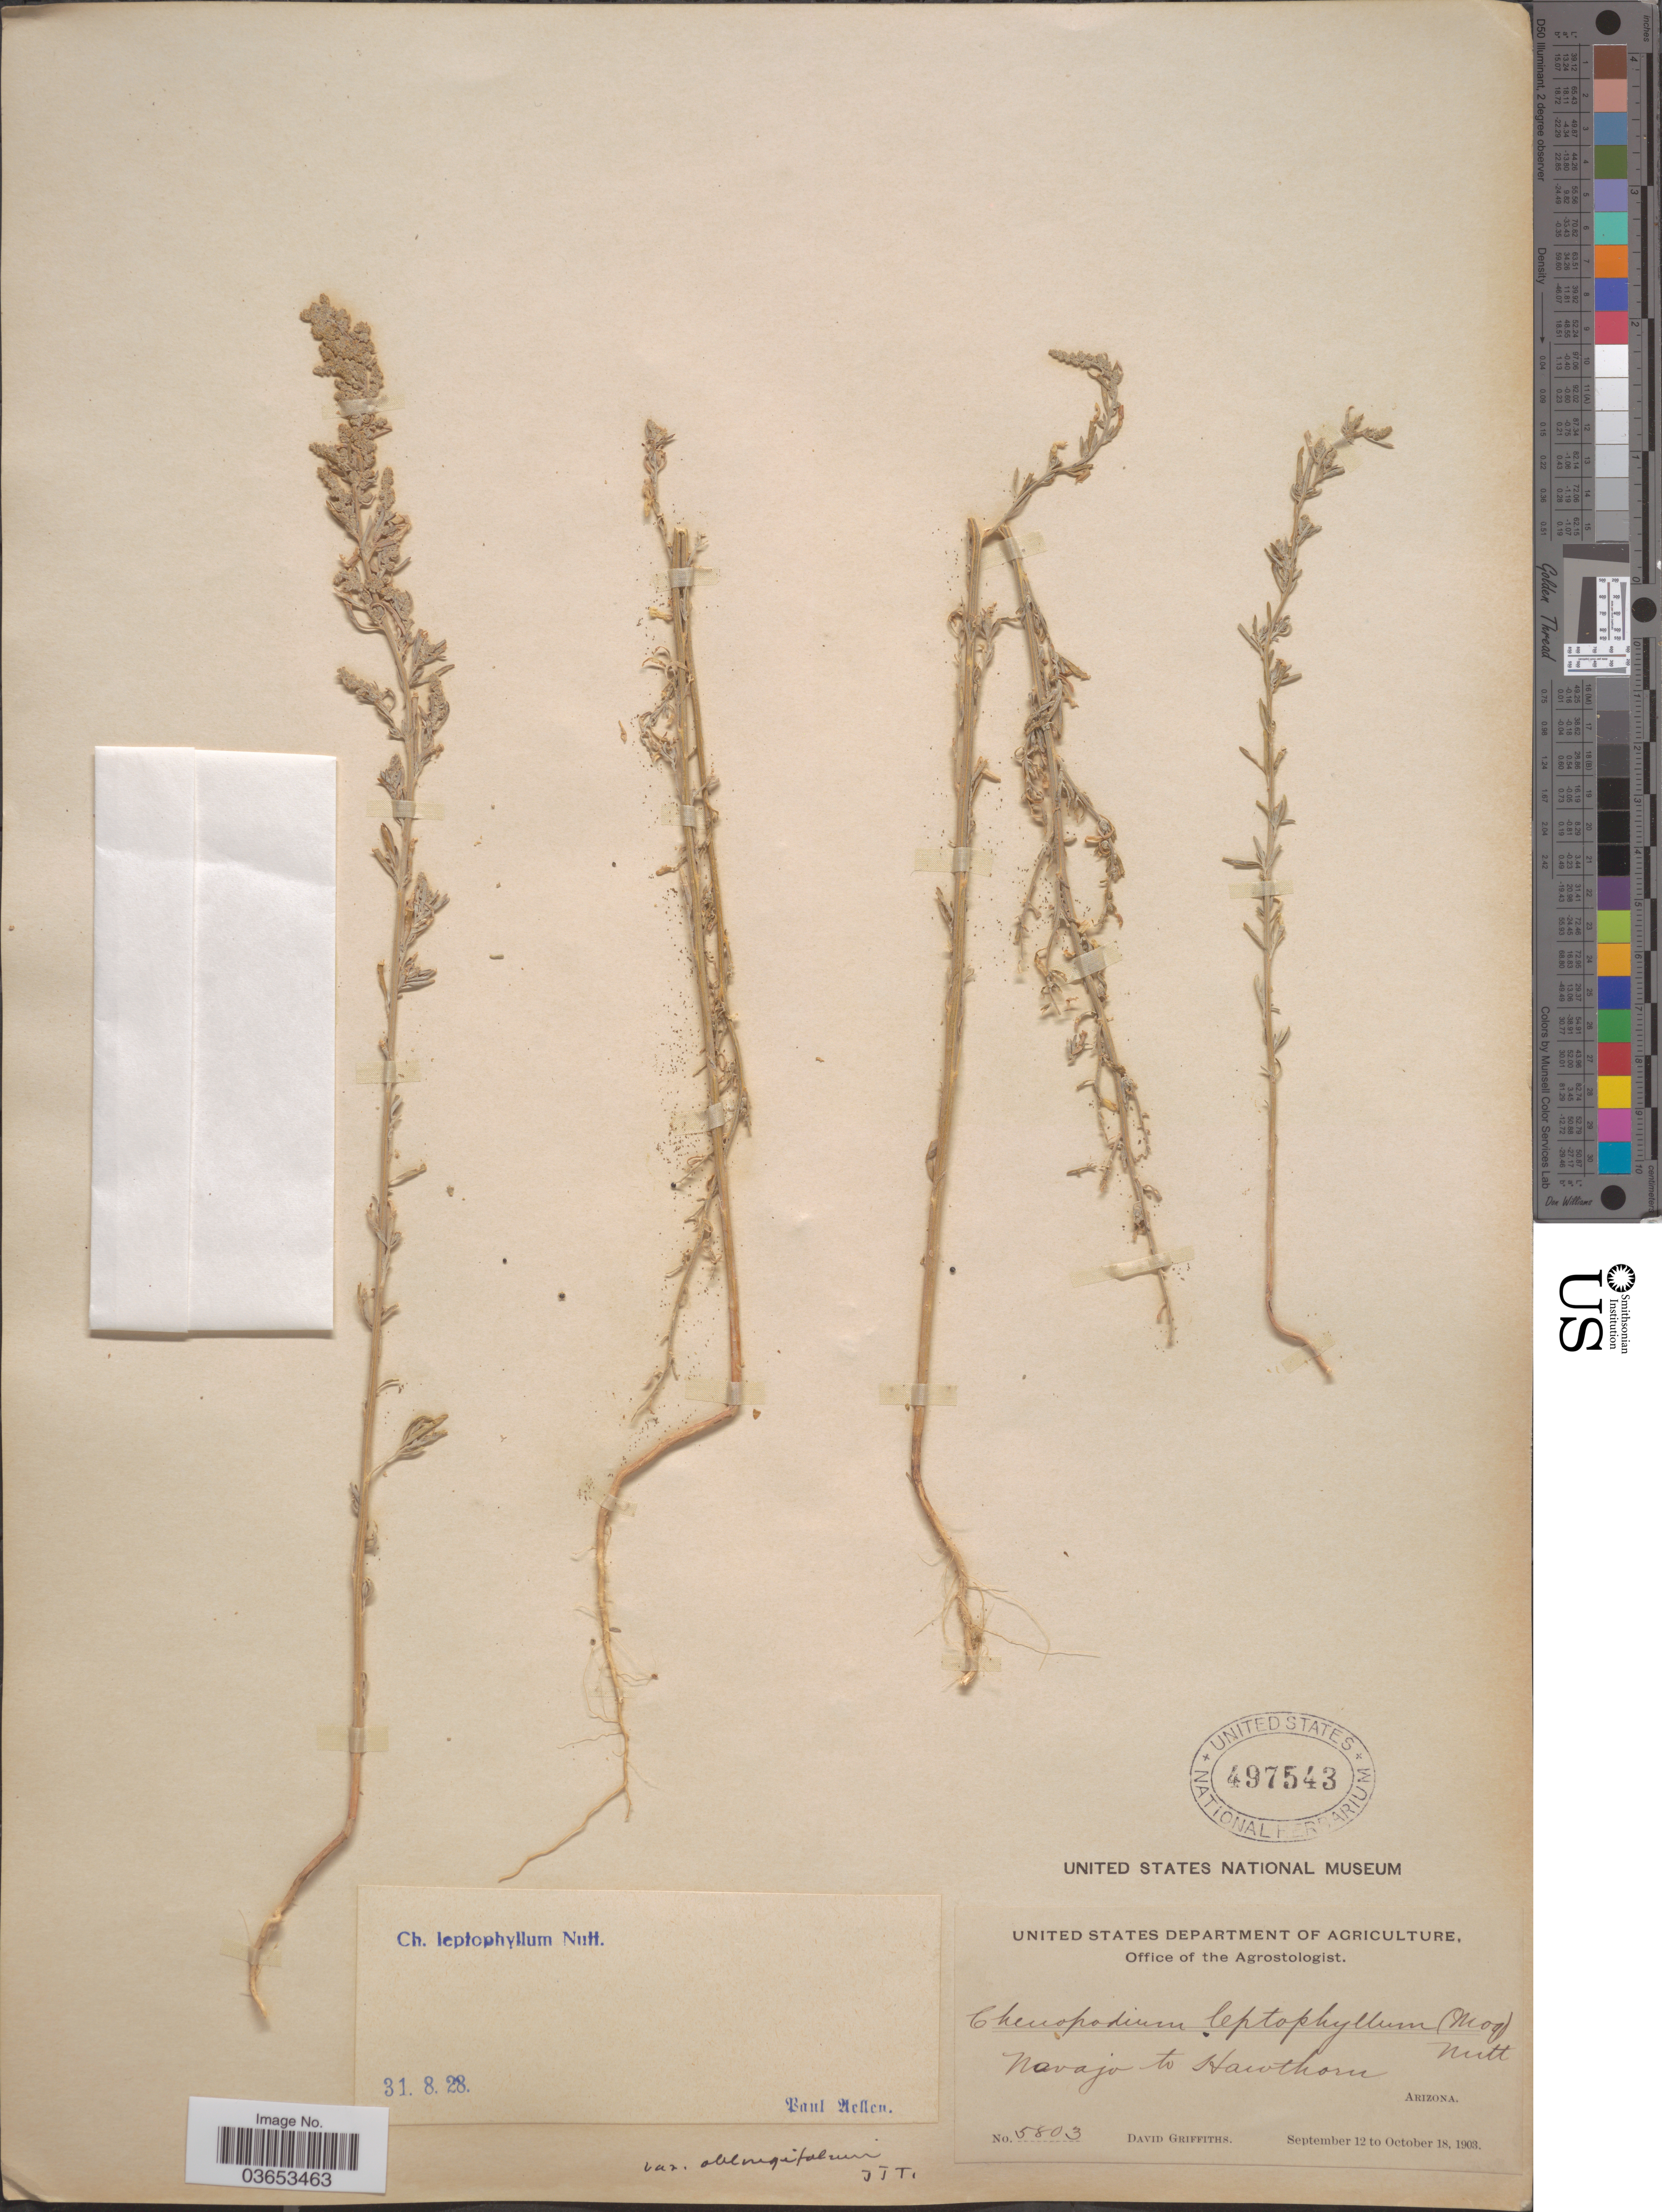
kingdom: Plantae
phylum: Tracheophyta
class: Magnoliopsida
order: Caryophyllales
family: Amaranthaceae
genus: Chenopodium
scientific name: Chenopodium leptophyllum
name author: (Moq.) Nutt. ex S. Watson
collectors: D. Griffiths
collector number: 5803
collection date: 1903-09-12/1903-10-18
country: United States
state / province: Arizona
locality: Navajo to Hawthorn.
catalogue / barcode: US 497543